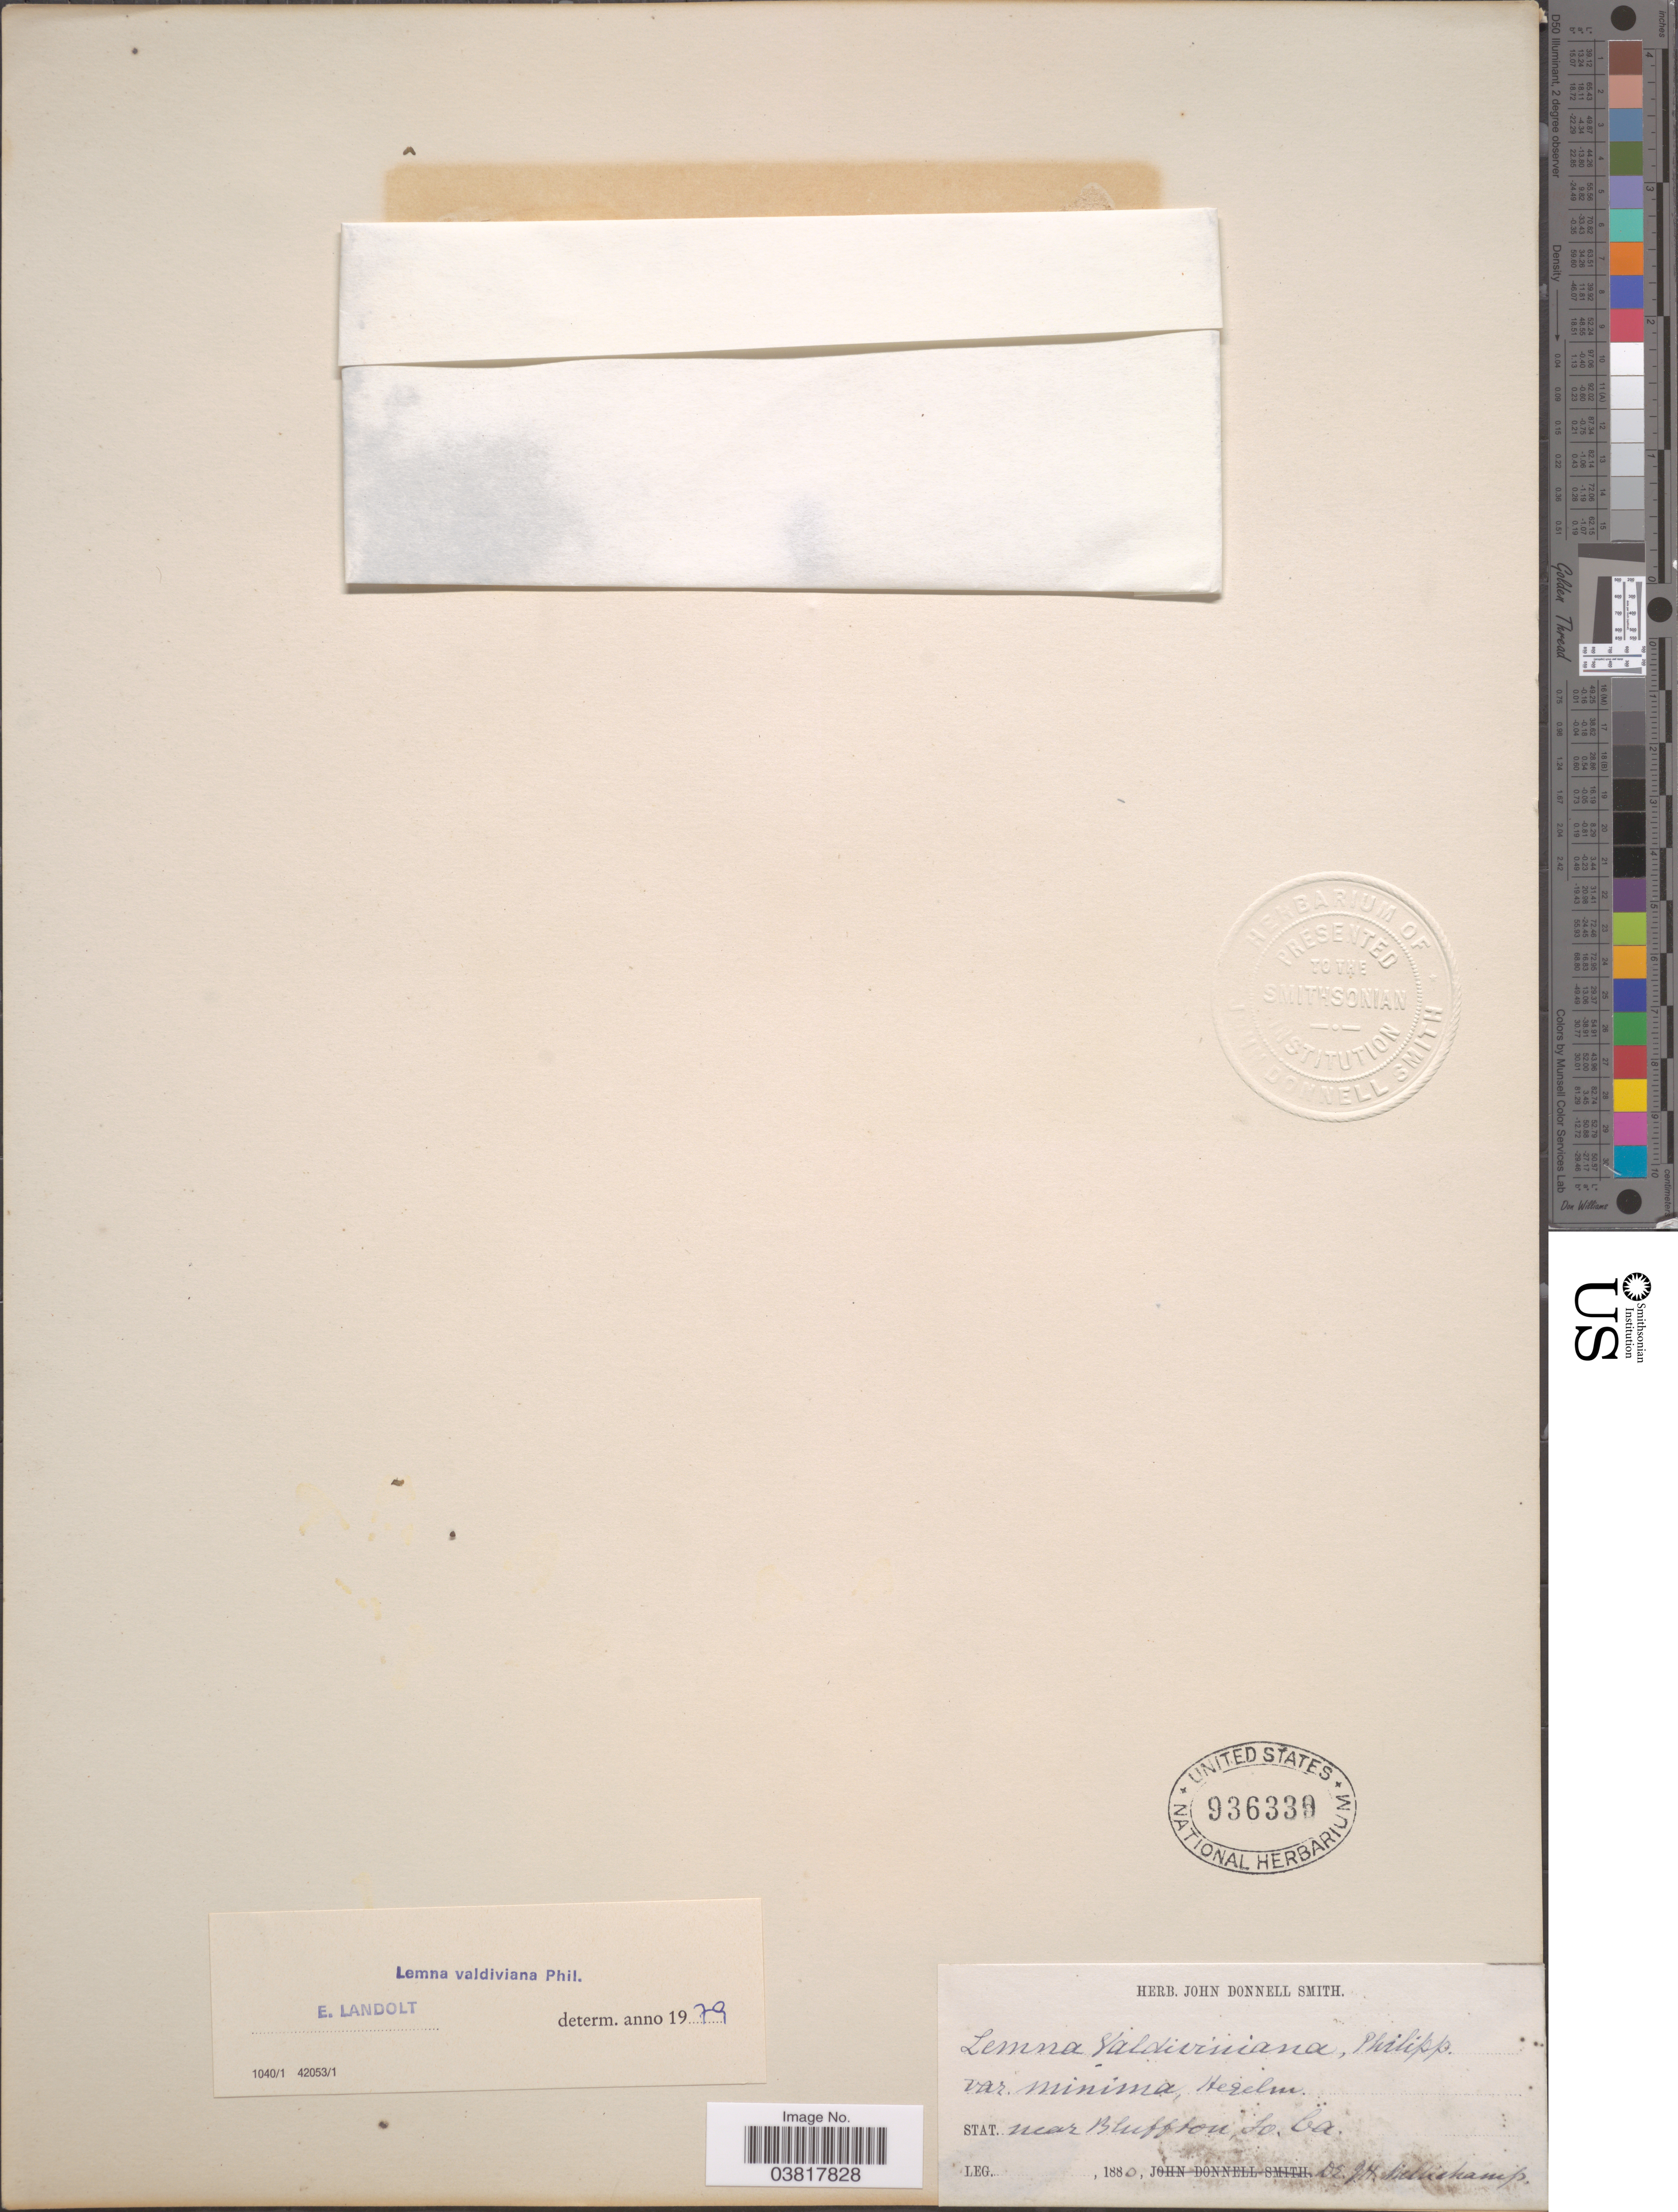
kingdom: Plantae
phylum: Tracheophyta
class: Liliopsida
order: Alismatales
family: Araceae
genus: Lemna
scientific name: Lemna valdiviana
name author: Phil.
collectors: J. H. Mellichamp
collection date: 1880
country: United States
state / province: California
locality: Stat. Near Bluffton, So. Ca.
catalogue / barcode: US 936339